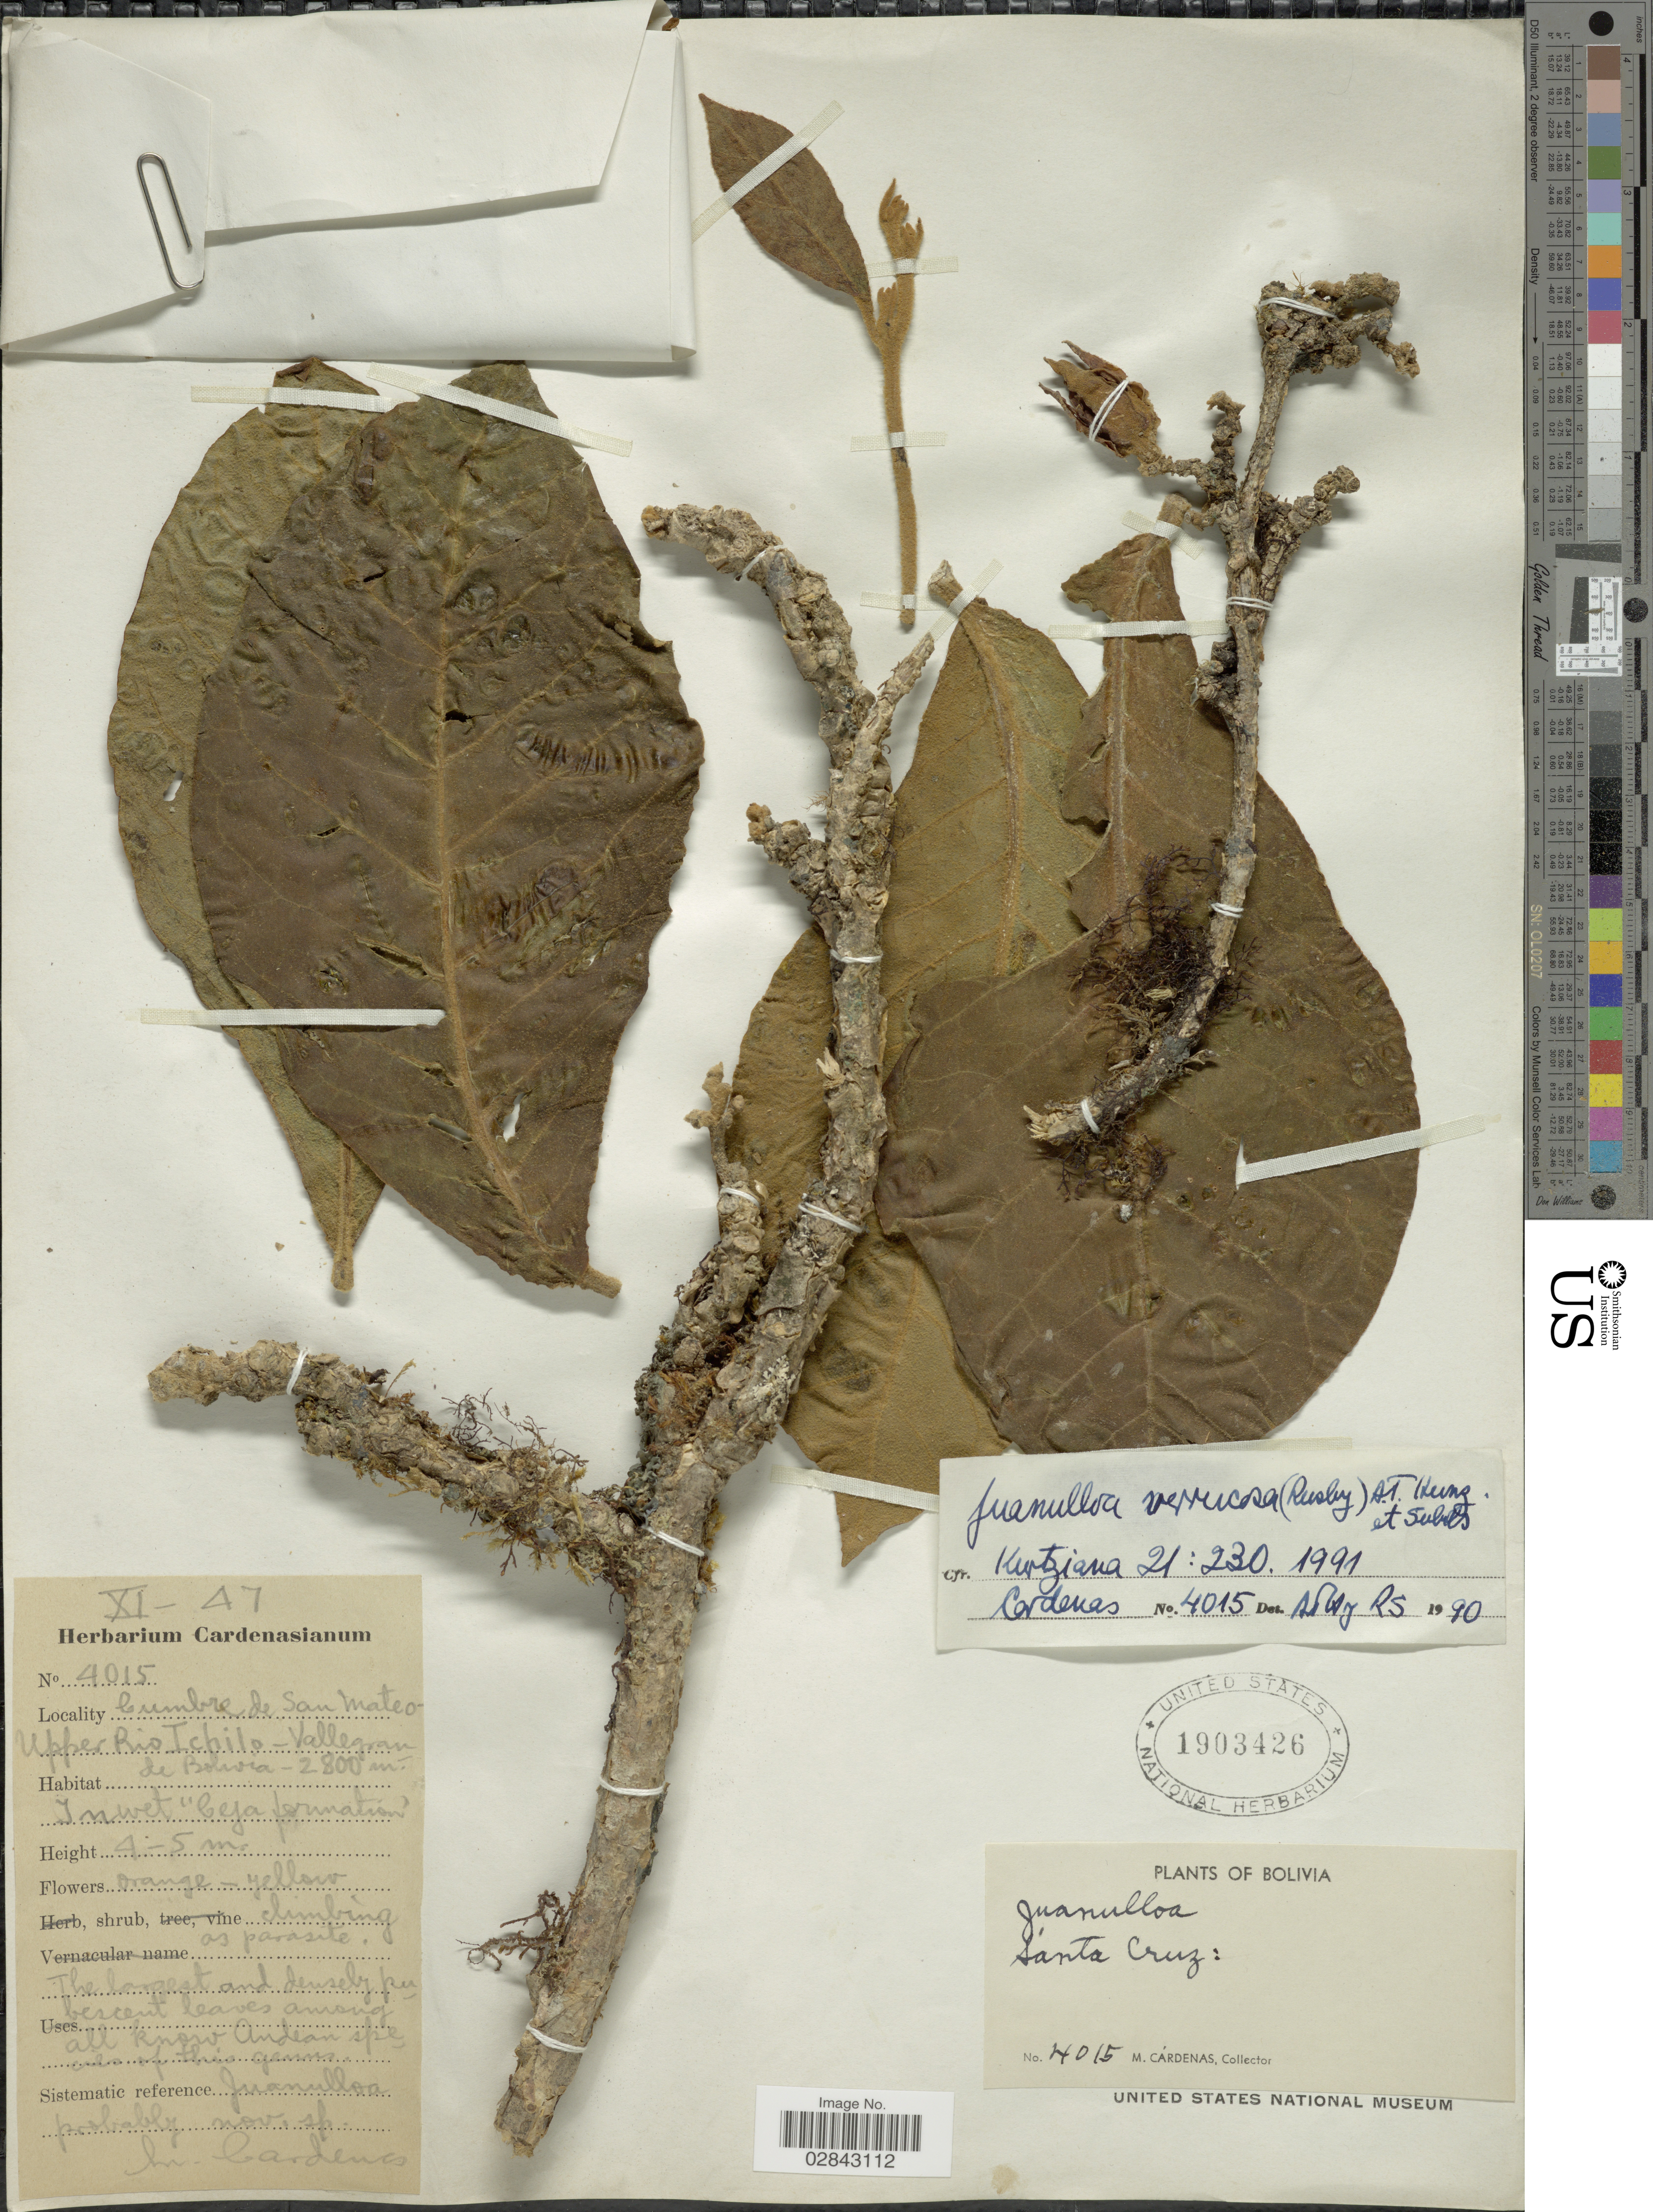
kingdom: Plantae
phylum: Tracheophyta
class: Magnoliopsida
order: Solanales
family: Solanaceae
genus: Juanulloa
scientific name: Juanulloa verrucosa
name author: (Rusby) Hunz. & Subils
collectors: M. Cárdenas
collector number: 4015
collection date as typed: Transcribed d/m/y: /11/47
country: Bolivia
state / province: Santa Cruz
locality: Cumbre de San Mateo-Upper Rio Ichilo-Vallegrande.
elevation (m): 2800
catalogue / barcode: US 1903426